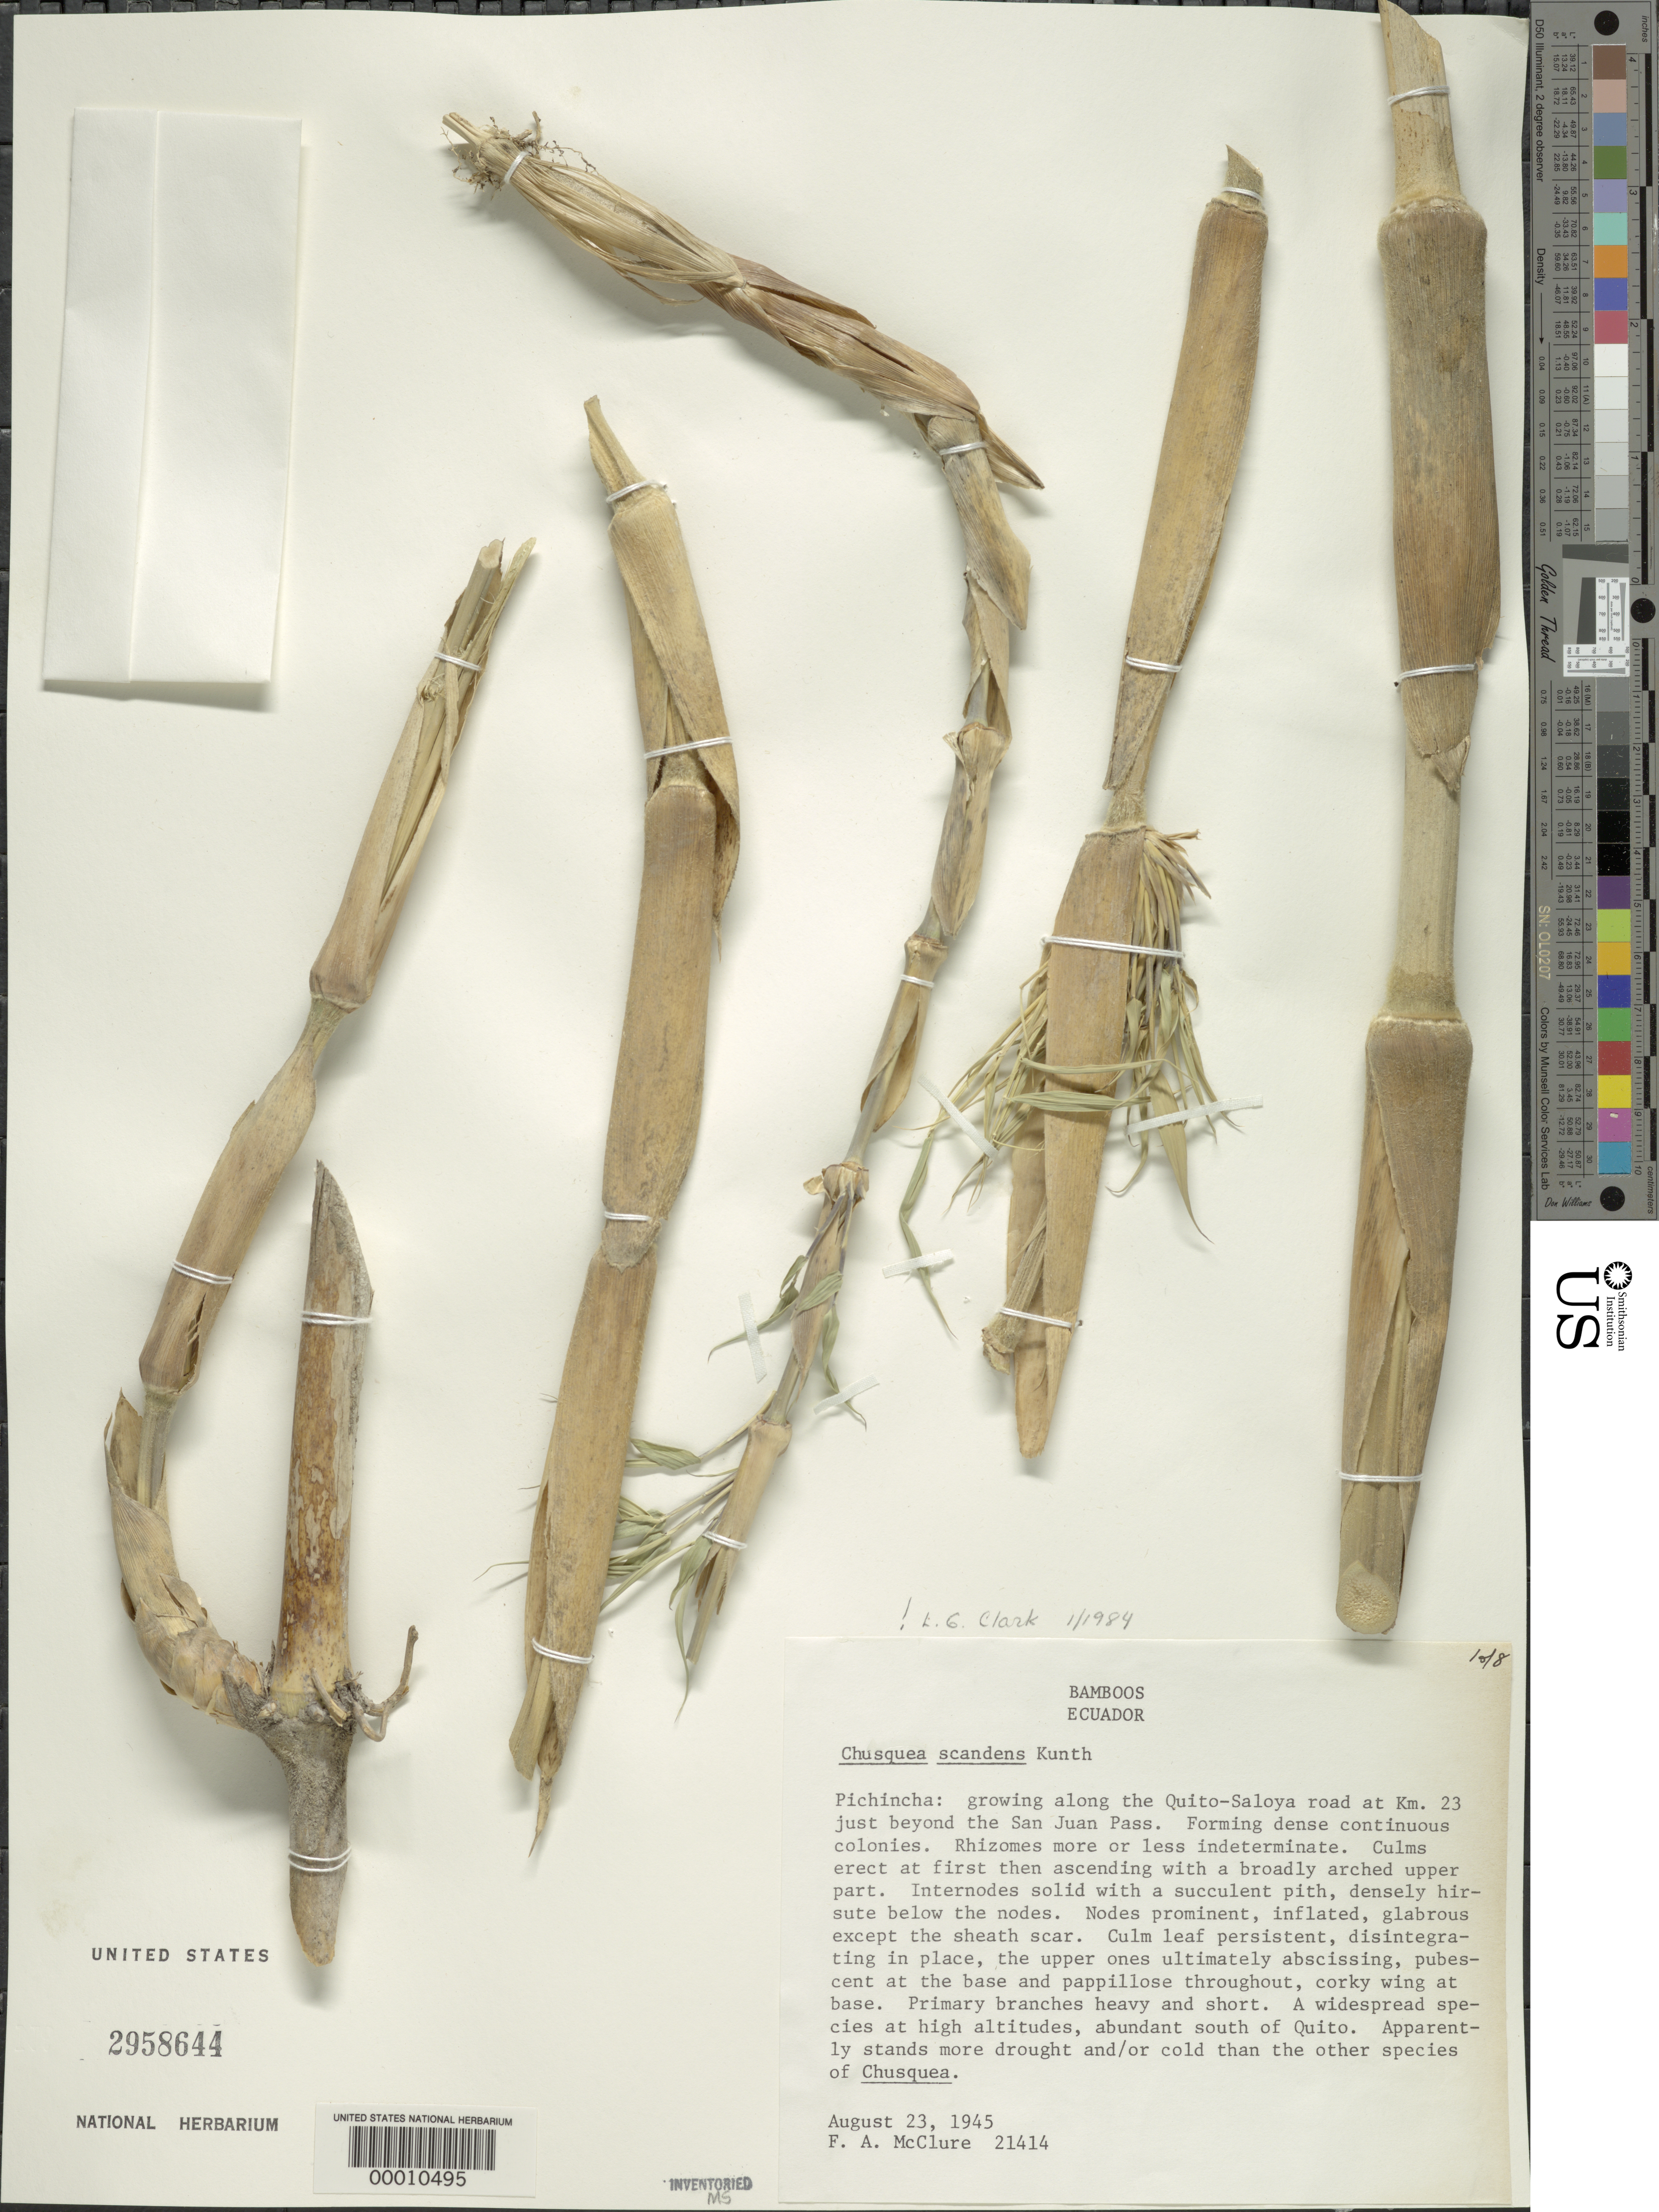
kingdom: Plantae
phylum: Tracheophyta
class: Liliopsida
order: Poales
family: Poaceae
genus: Chusquea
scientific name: Chusquea scandens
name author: Kunth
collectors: F. A. McClure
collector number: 21414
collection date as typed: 23 Aug 1945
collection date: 1945-08-23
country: Ecuador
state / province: Pichincha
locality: Quito, saloya, San Juan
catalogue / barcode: US 2958644